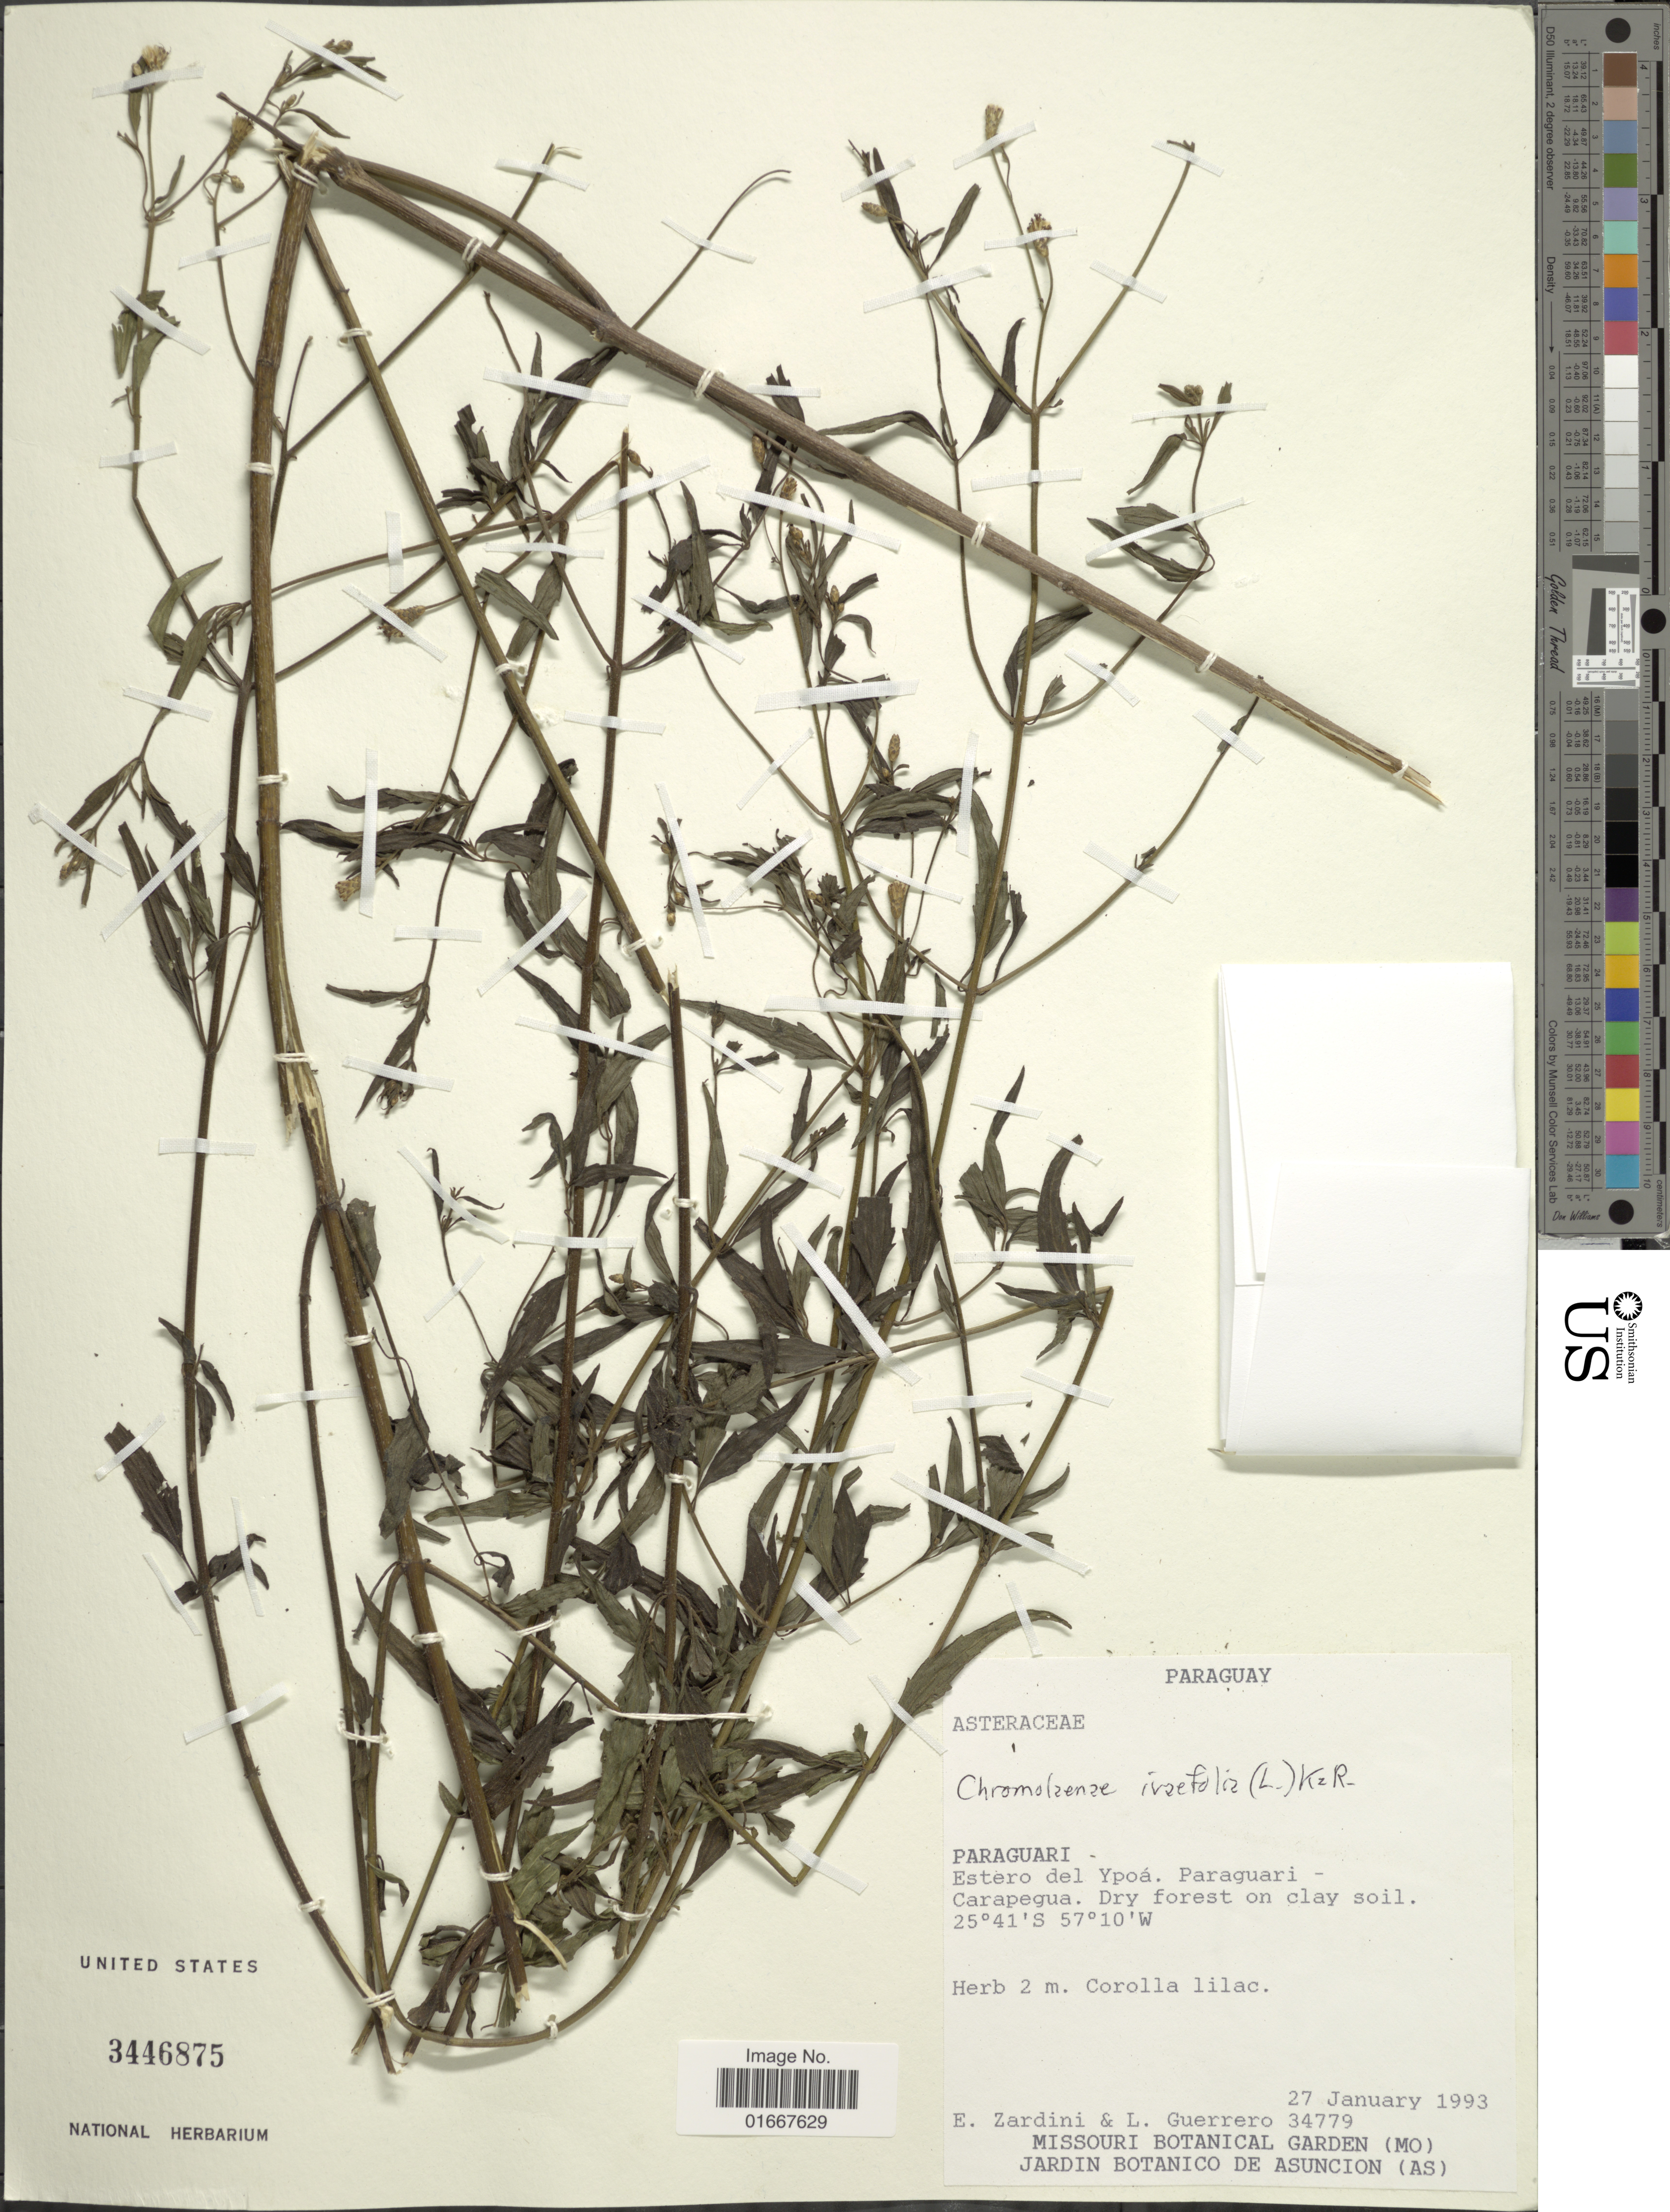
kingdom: Plantae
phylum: Tracheophyta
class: Magnoliopsida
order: Asterales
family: Asteraceae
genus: Chromolaena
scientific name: Chromolaena ivaefolia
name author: (L.) R.M. King & H. Rob.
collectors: E. M. Zardini & L. Guerrero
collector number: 34779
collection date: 1993-01-27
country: Paraguay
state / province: Paraguari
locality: Estero del Ypoá. Paraguari - Carapegua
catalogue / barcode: US 3446875